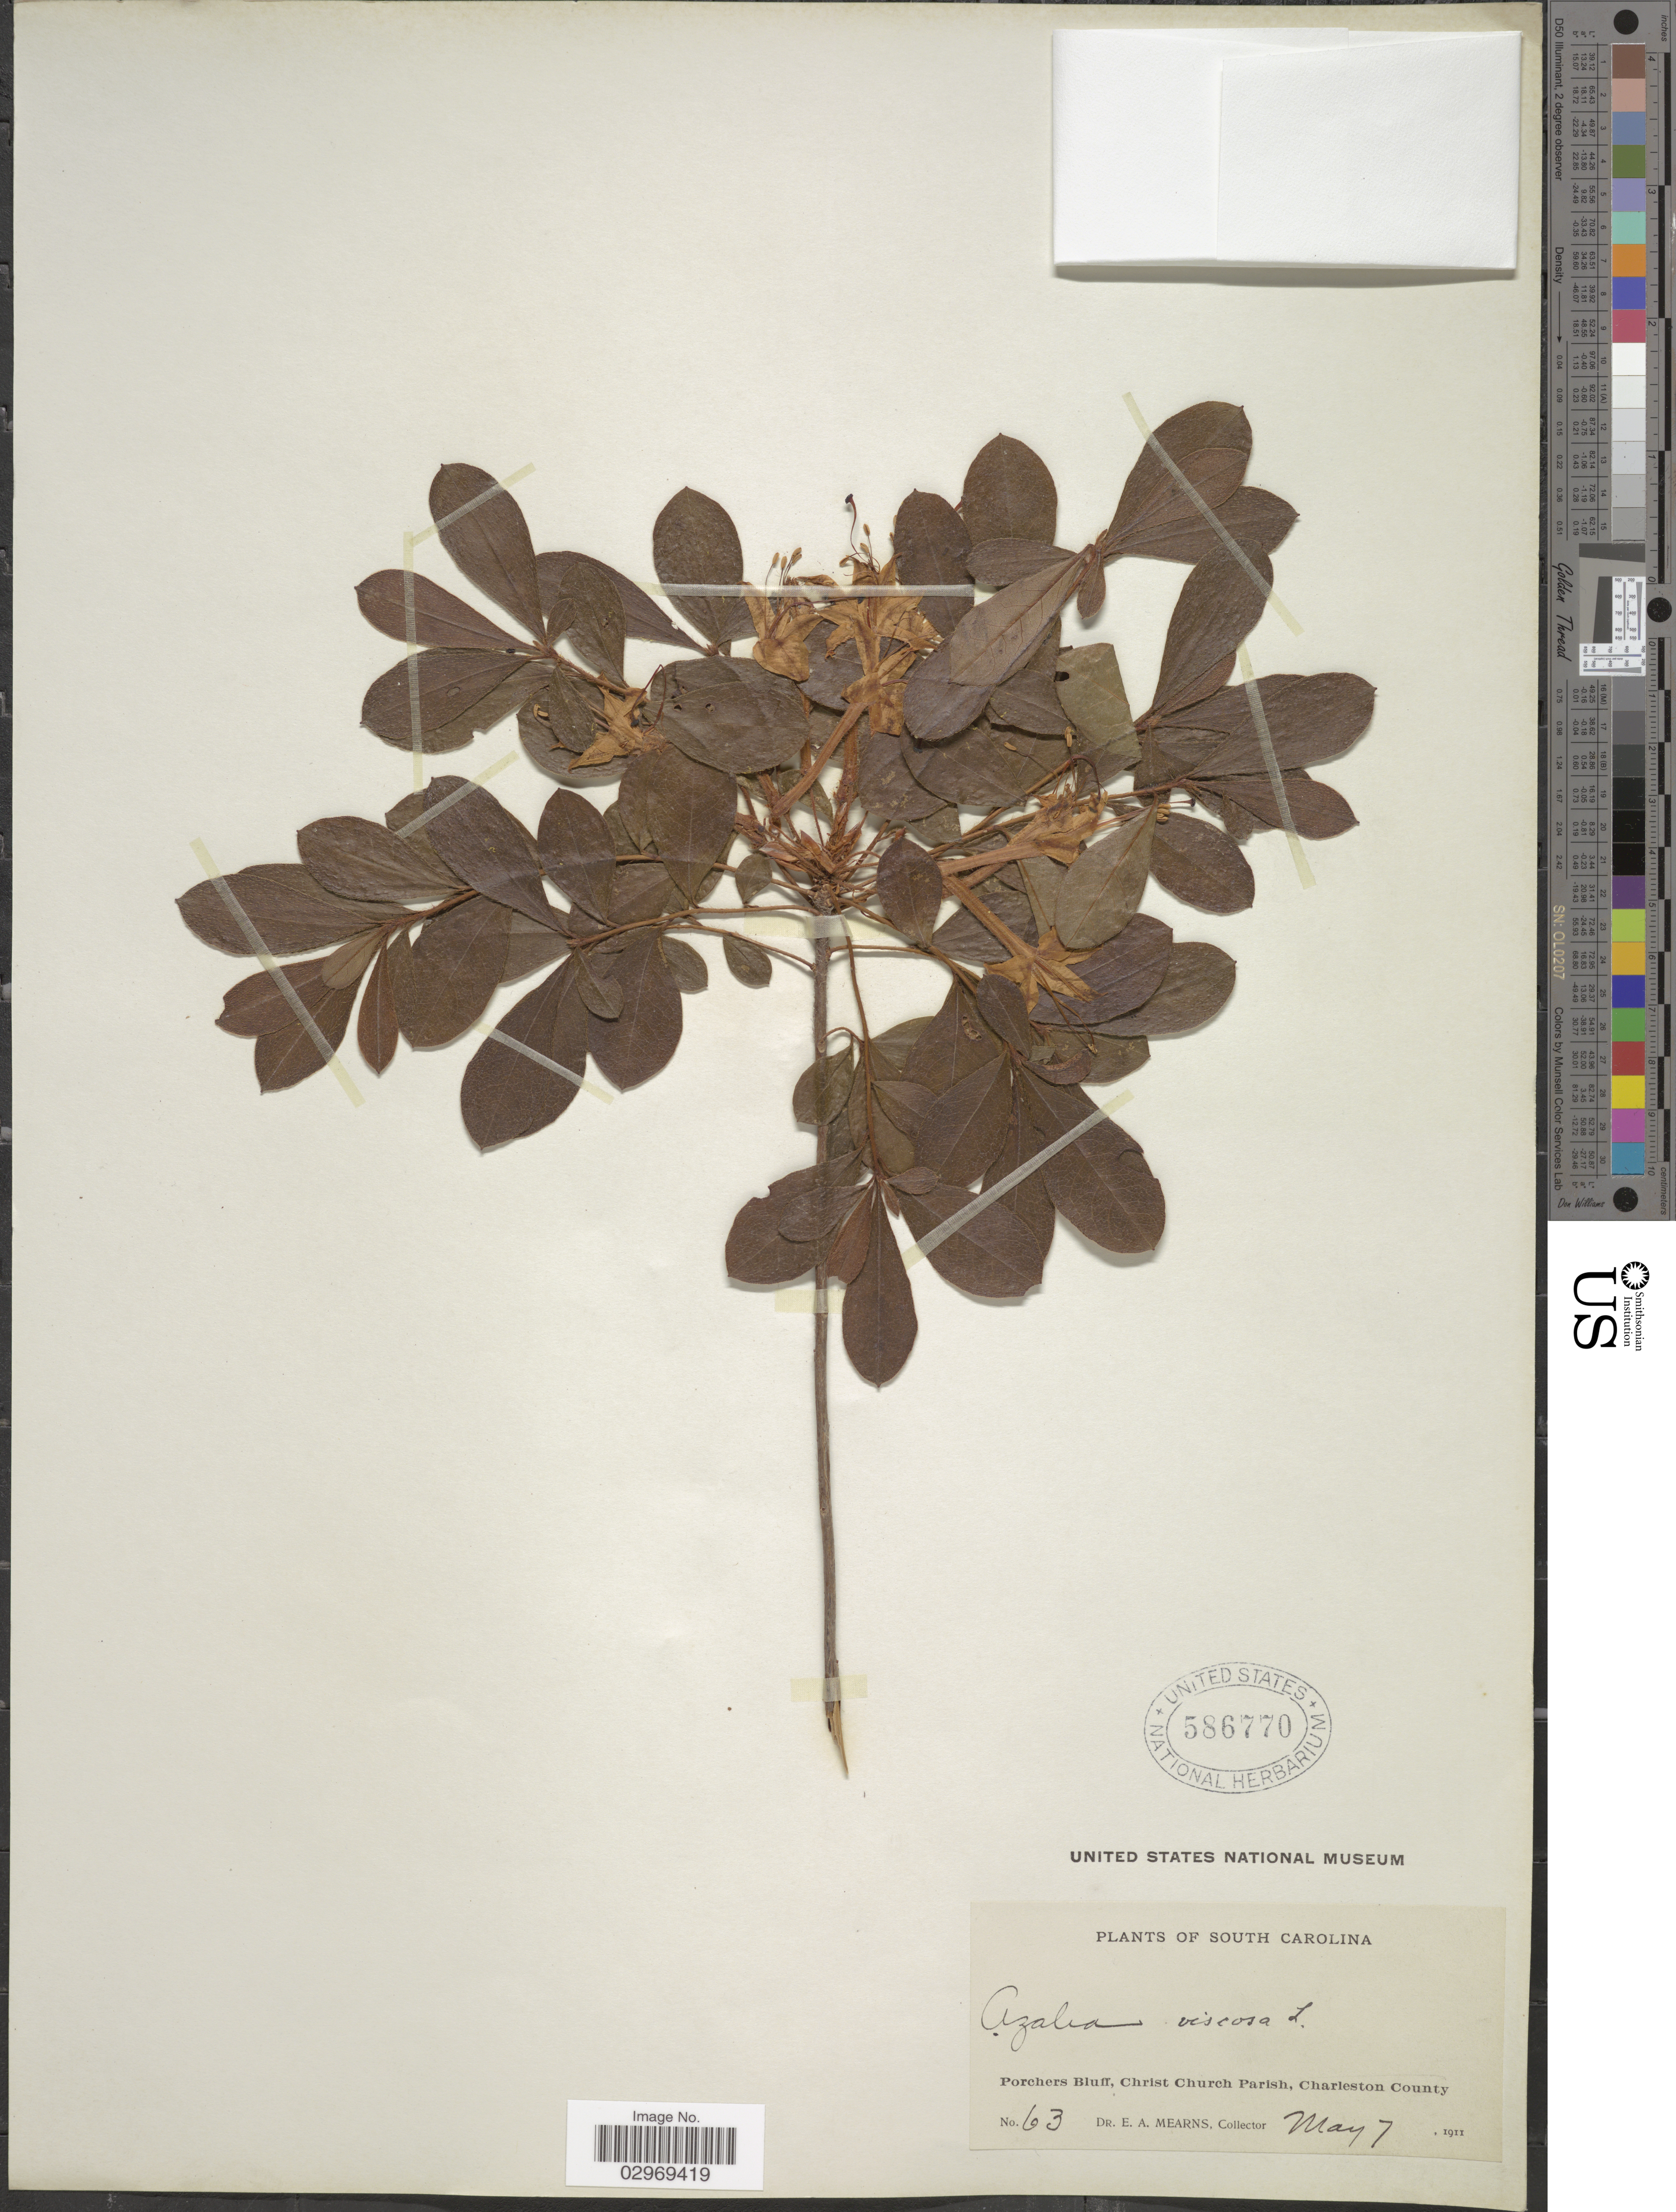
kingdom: Plantae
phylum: Tracheophyta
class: Magnoliopsida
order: Ericales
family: Ericaceae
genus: Rhododendron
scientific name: Rhododendron viscosum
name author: (L.) Torr.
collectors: E. A. Mearns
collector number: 63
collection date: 1911-05-07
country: United States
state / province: South Carolina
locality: Porchers Bluff, Christ Church Parish, Charleston County.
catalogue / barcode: US 586770